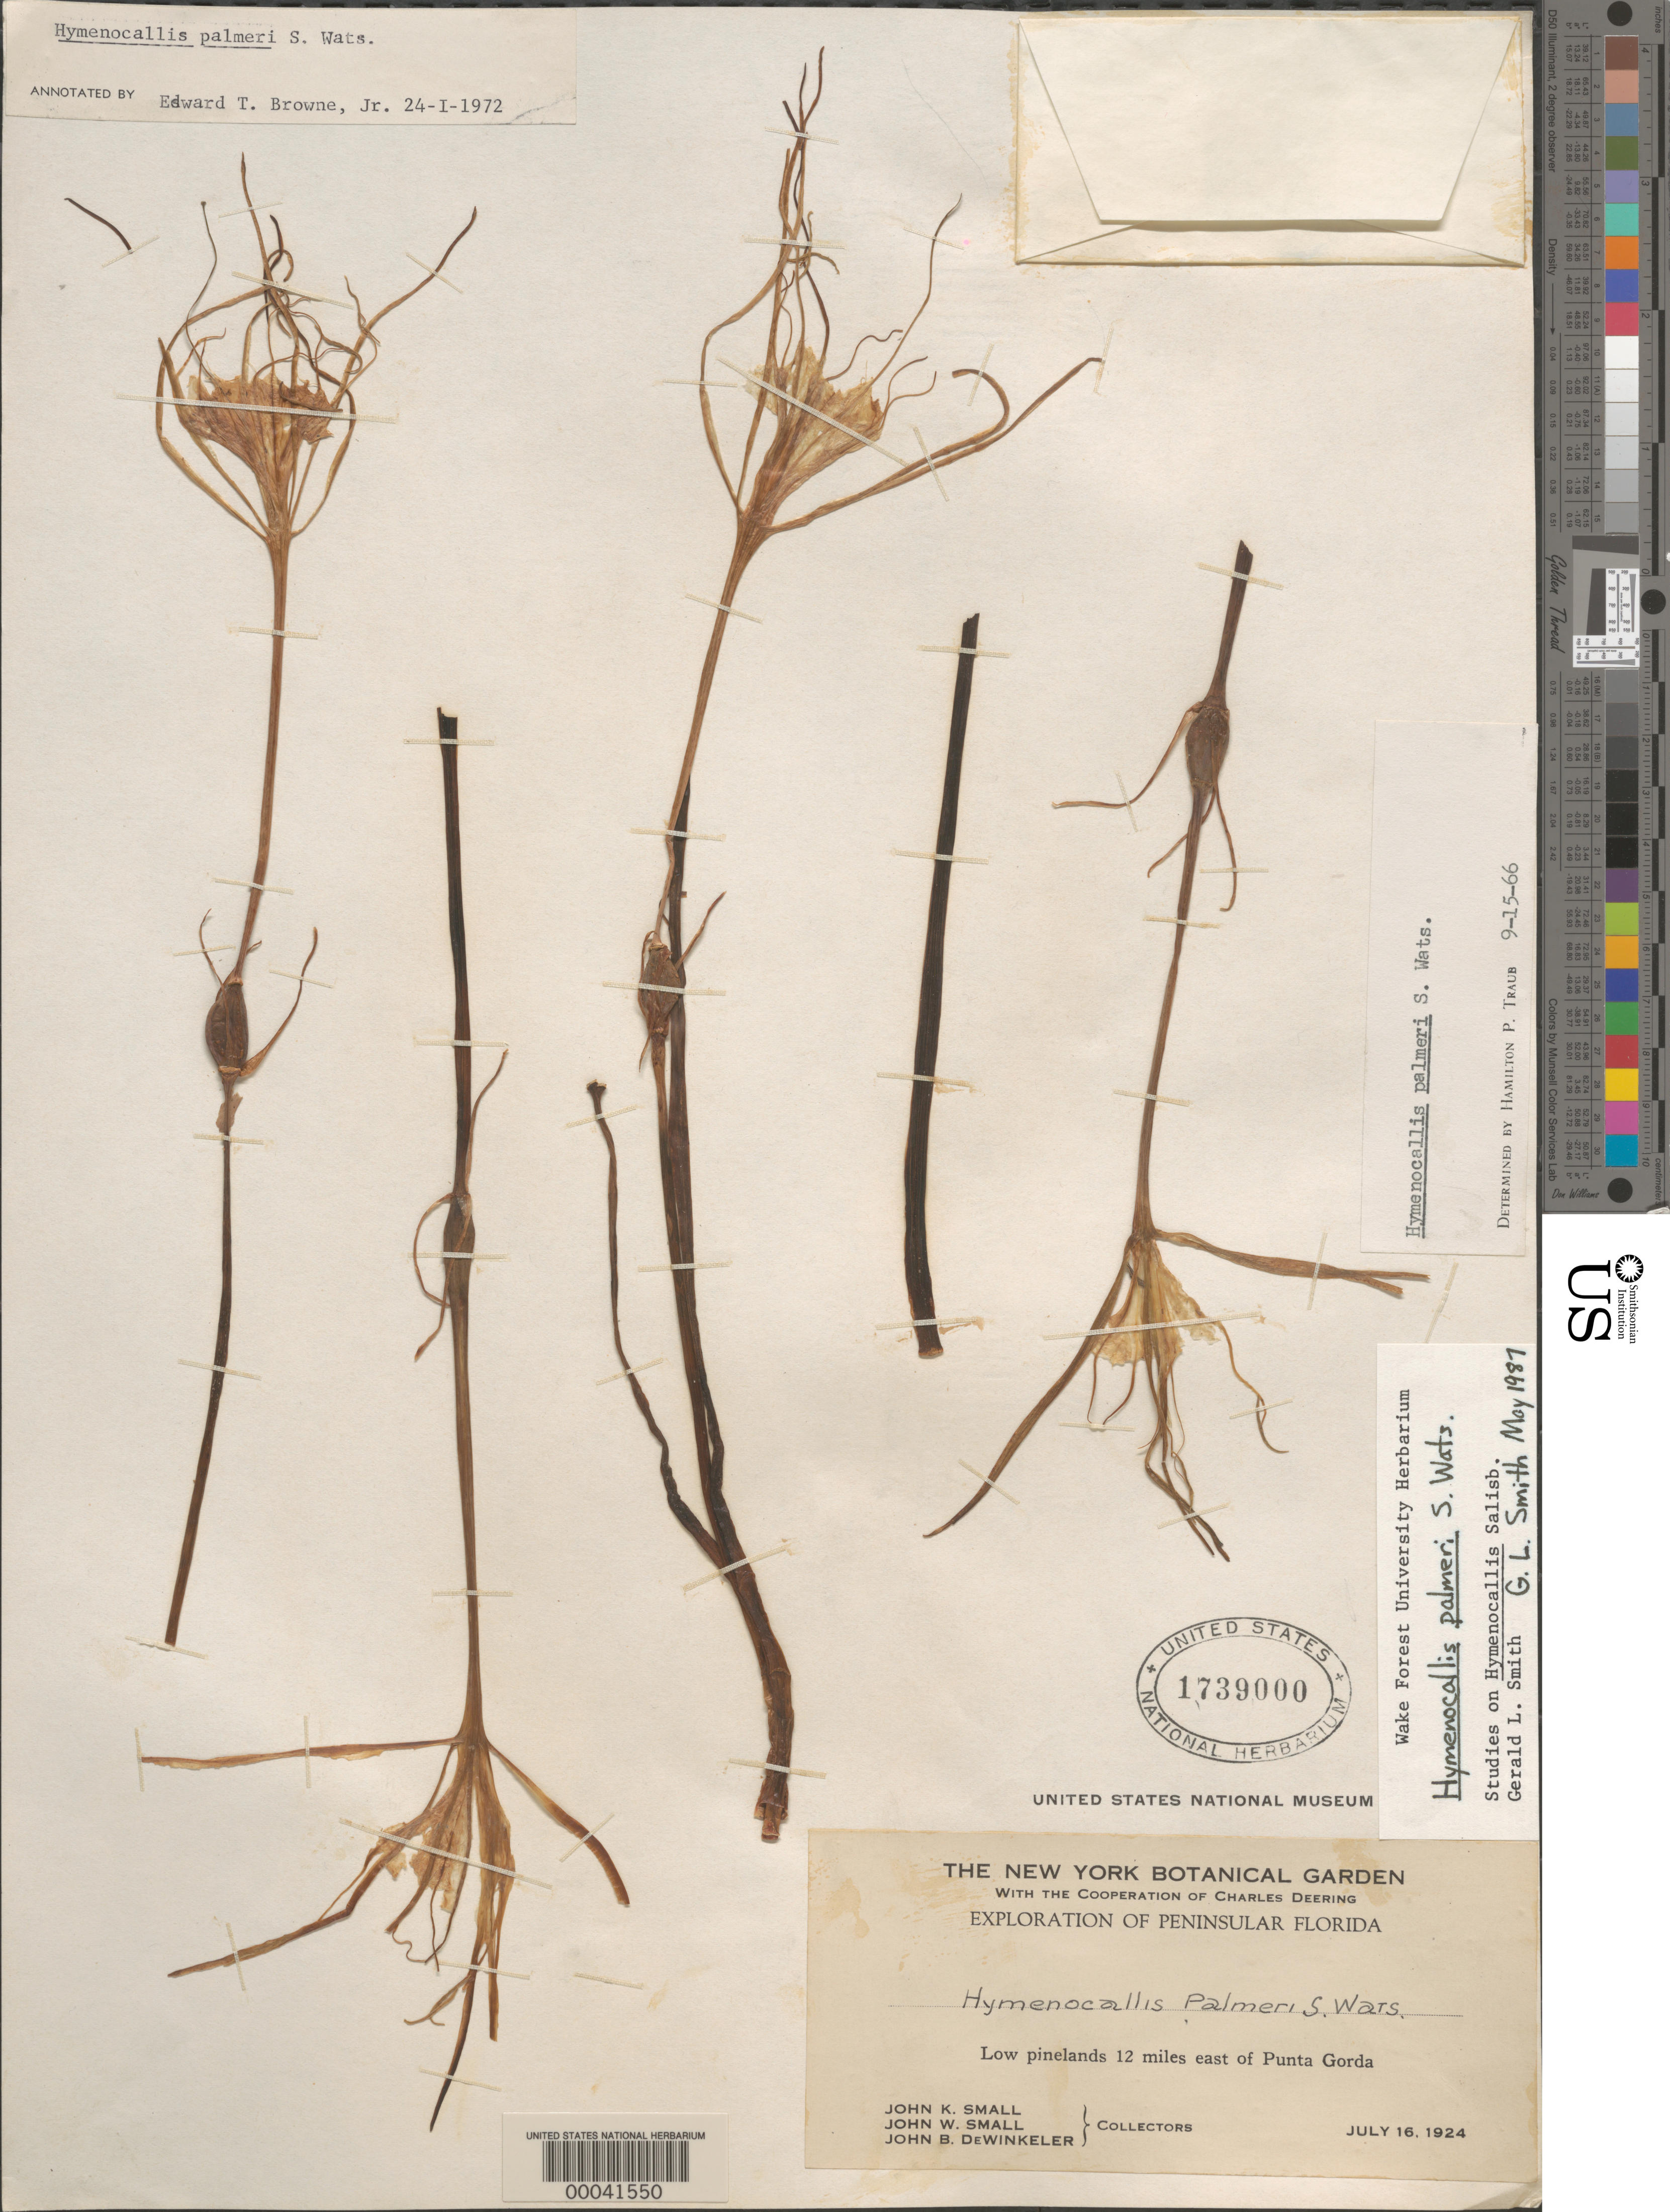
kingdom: Plantae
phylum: Tracheophyta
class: Liliopsida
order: Asparagales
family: Amaryllidaceae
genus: Hymenocallis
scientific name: Hymenocallis palmeri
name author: S. Watson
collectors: J. K. Small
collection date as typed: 16 Jul 1924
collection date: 1924-07-16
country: United States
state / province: Florida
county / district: Charlotte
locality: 12 mi. e of punta gordaa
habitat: Low pinelands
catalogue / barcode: US 1739000